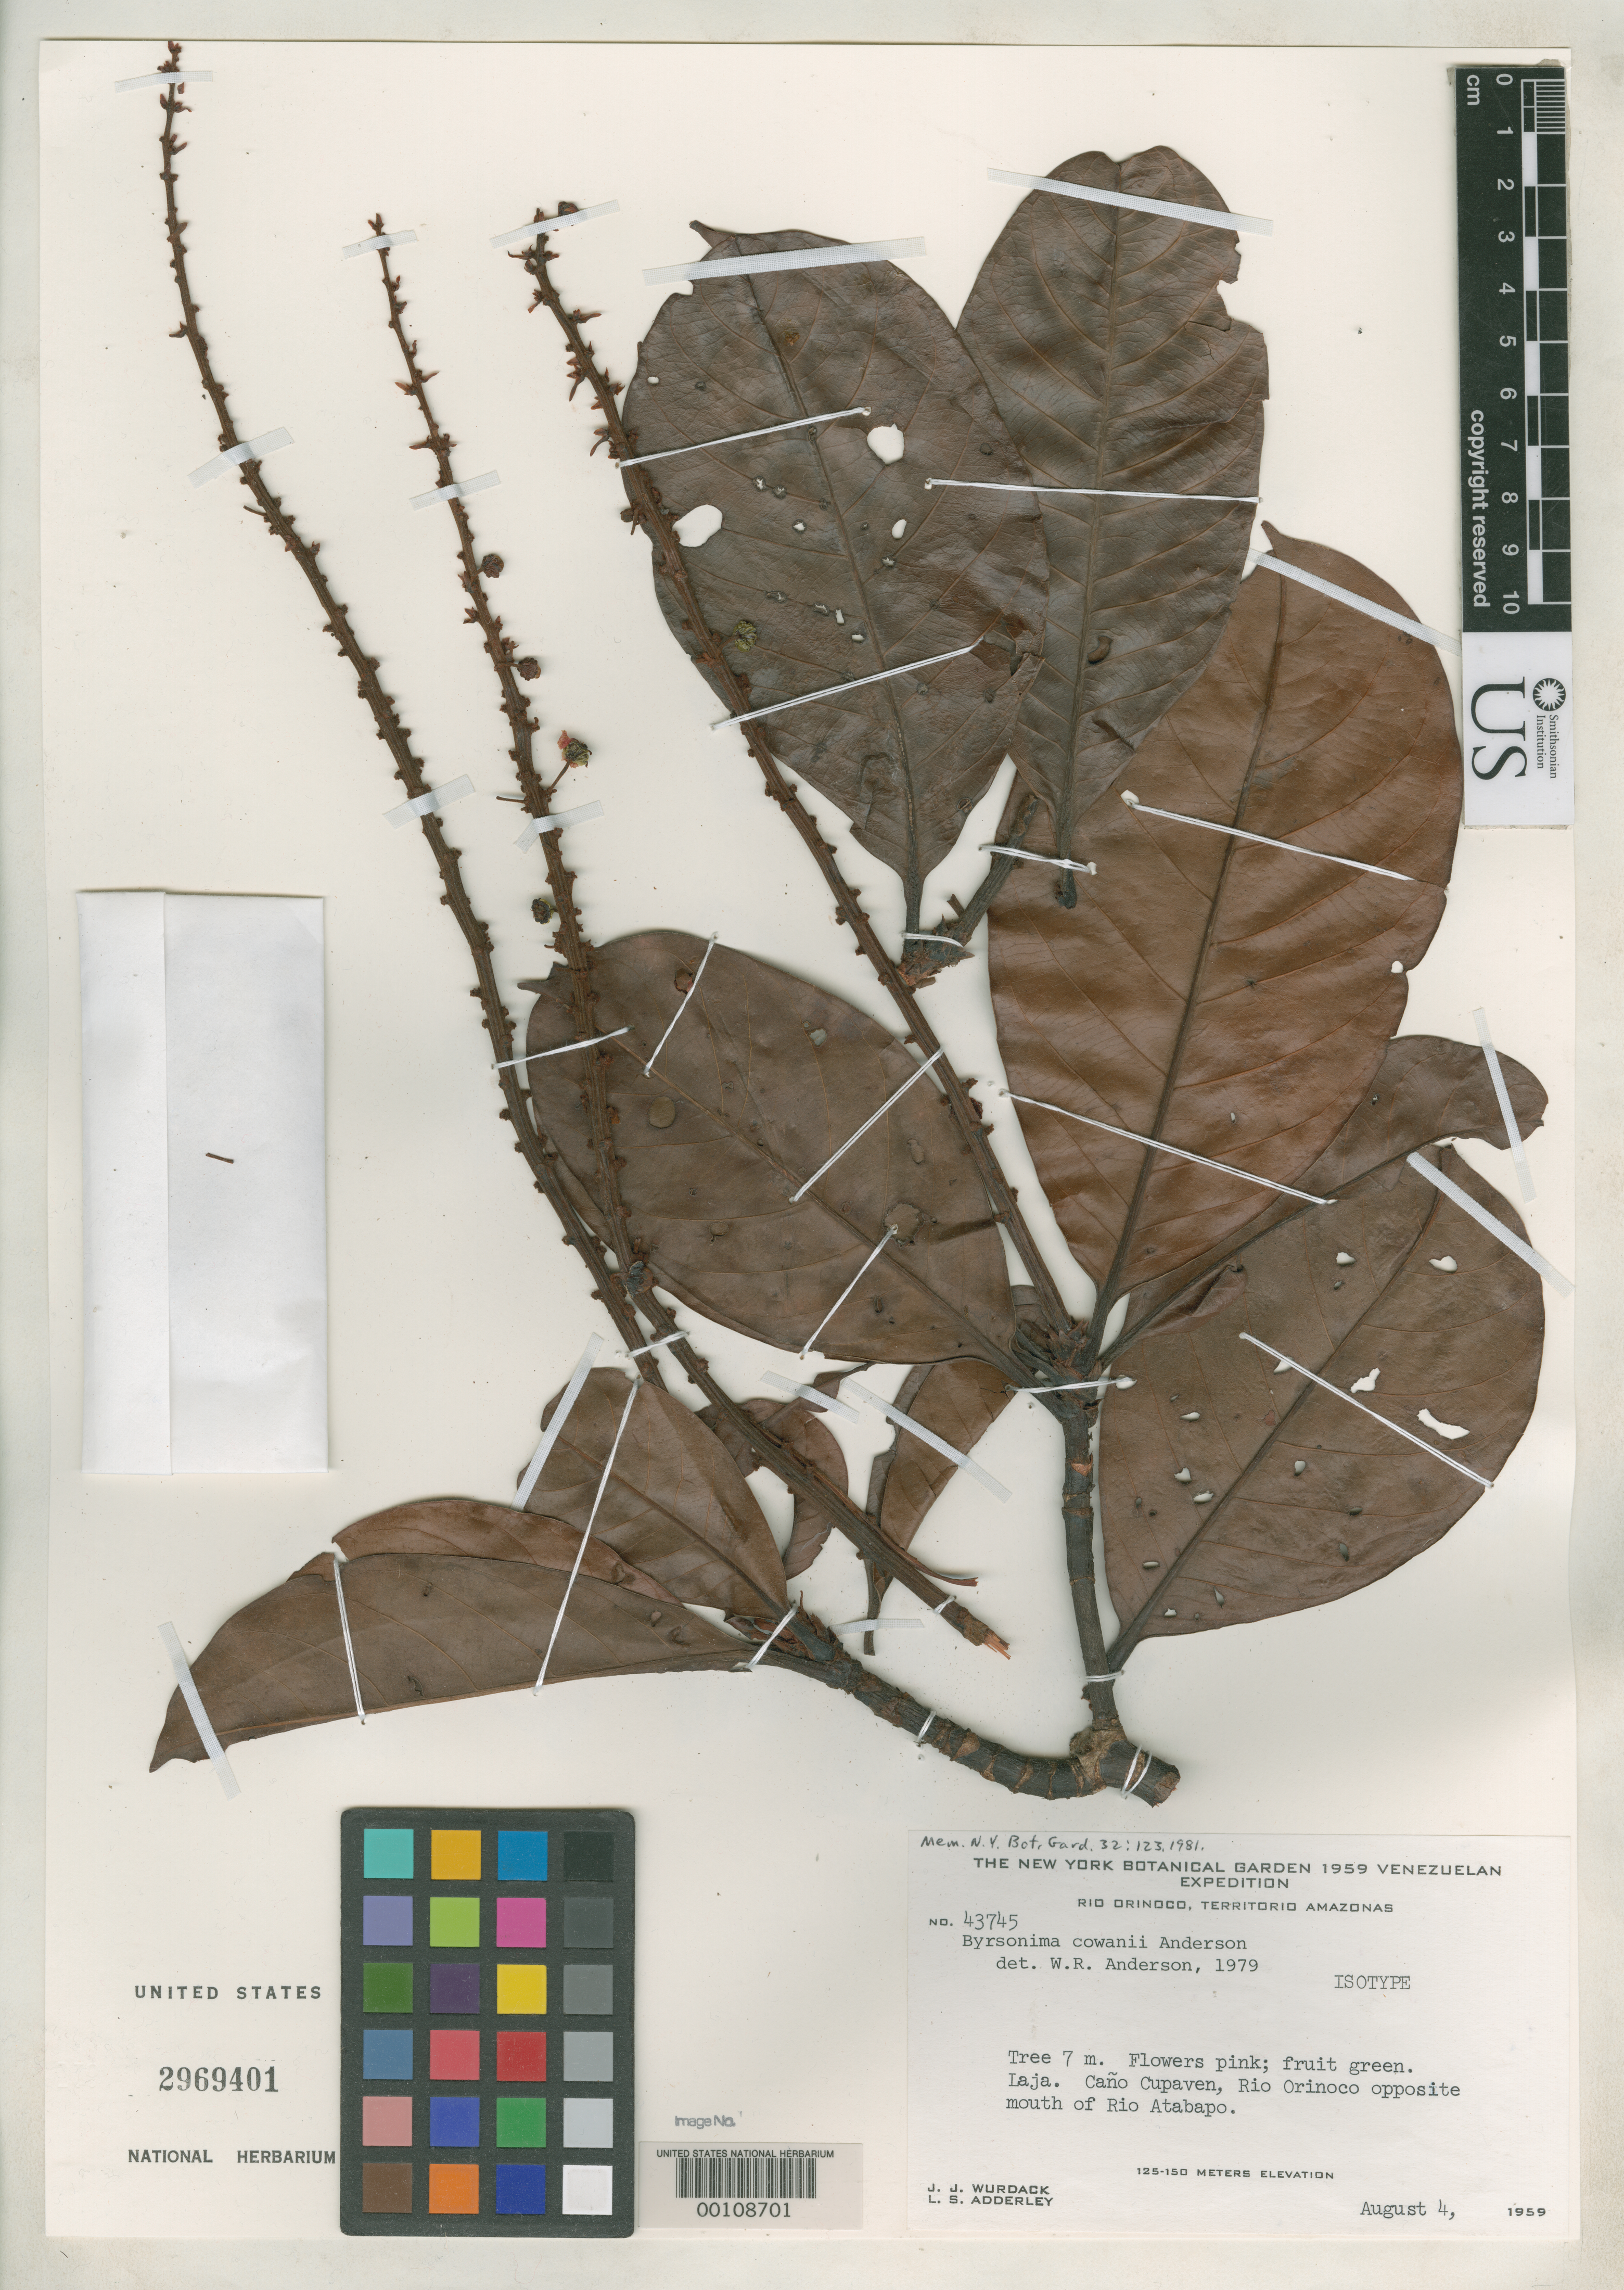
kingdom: Plantae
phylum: Tracheophyta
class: Magnoliopsida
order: Malpighiales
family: Malpighiaceae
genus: Byrsonima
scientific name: Byrsonima cowanii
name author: W.R. Anderson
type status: Isotype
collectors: J. J. Wurdack & L. S. Adderley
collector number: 43745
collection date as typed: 04 Aug 1959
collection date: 1959-08-04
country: Venezuela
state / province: Amazonas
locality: Rio Orinoco, Cano Cupa Ven.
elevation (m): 125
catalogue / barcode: US 2969401